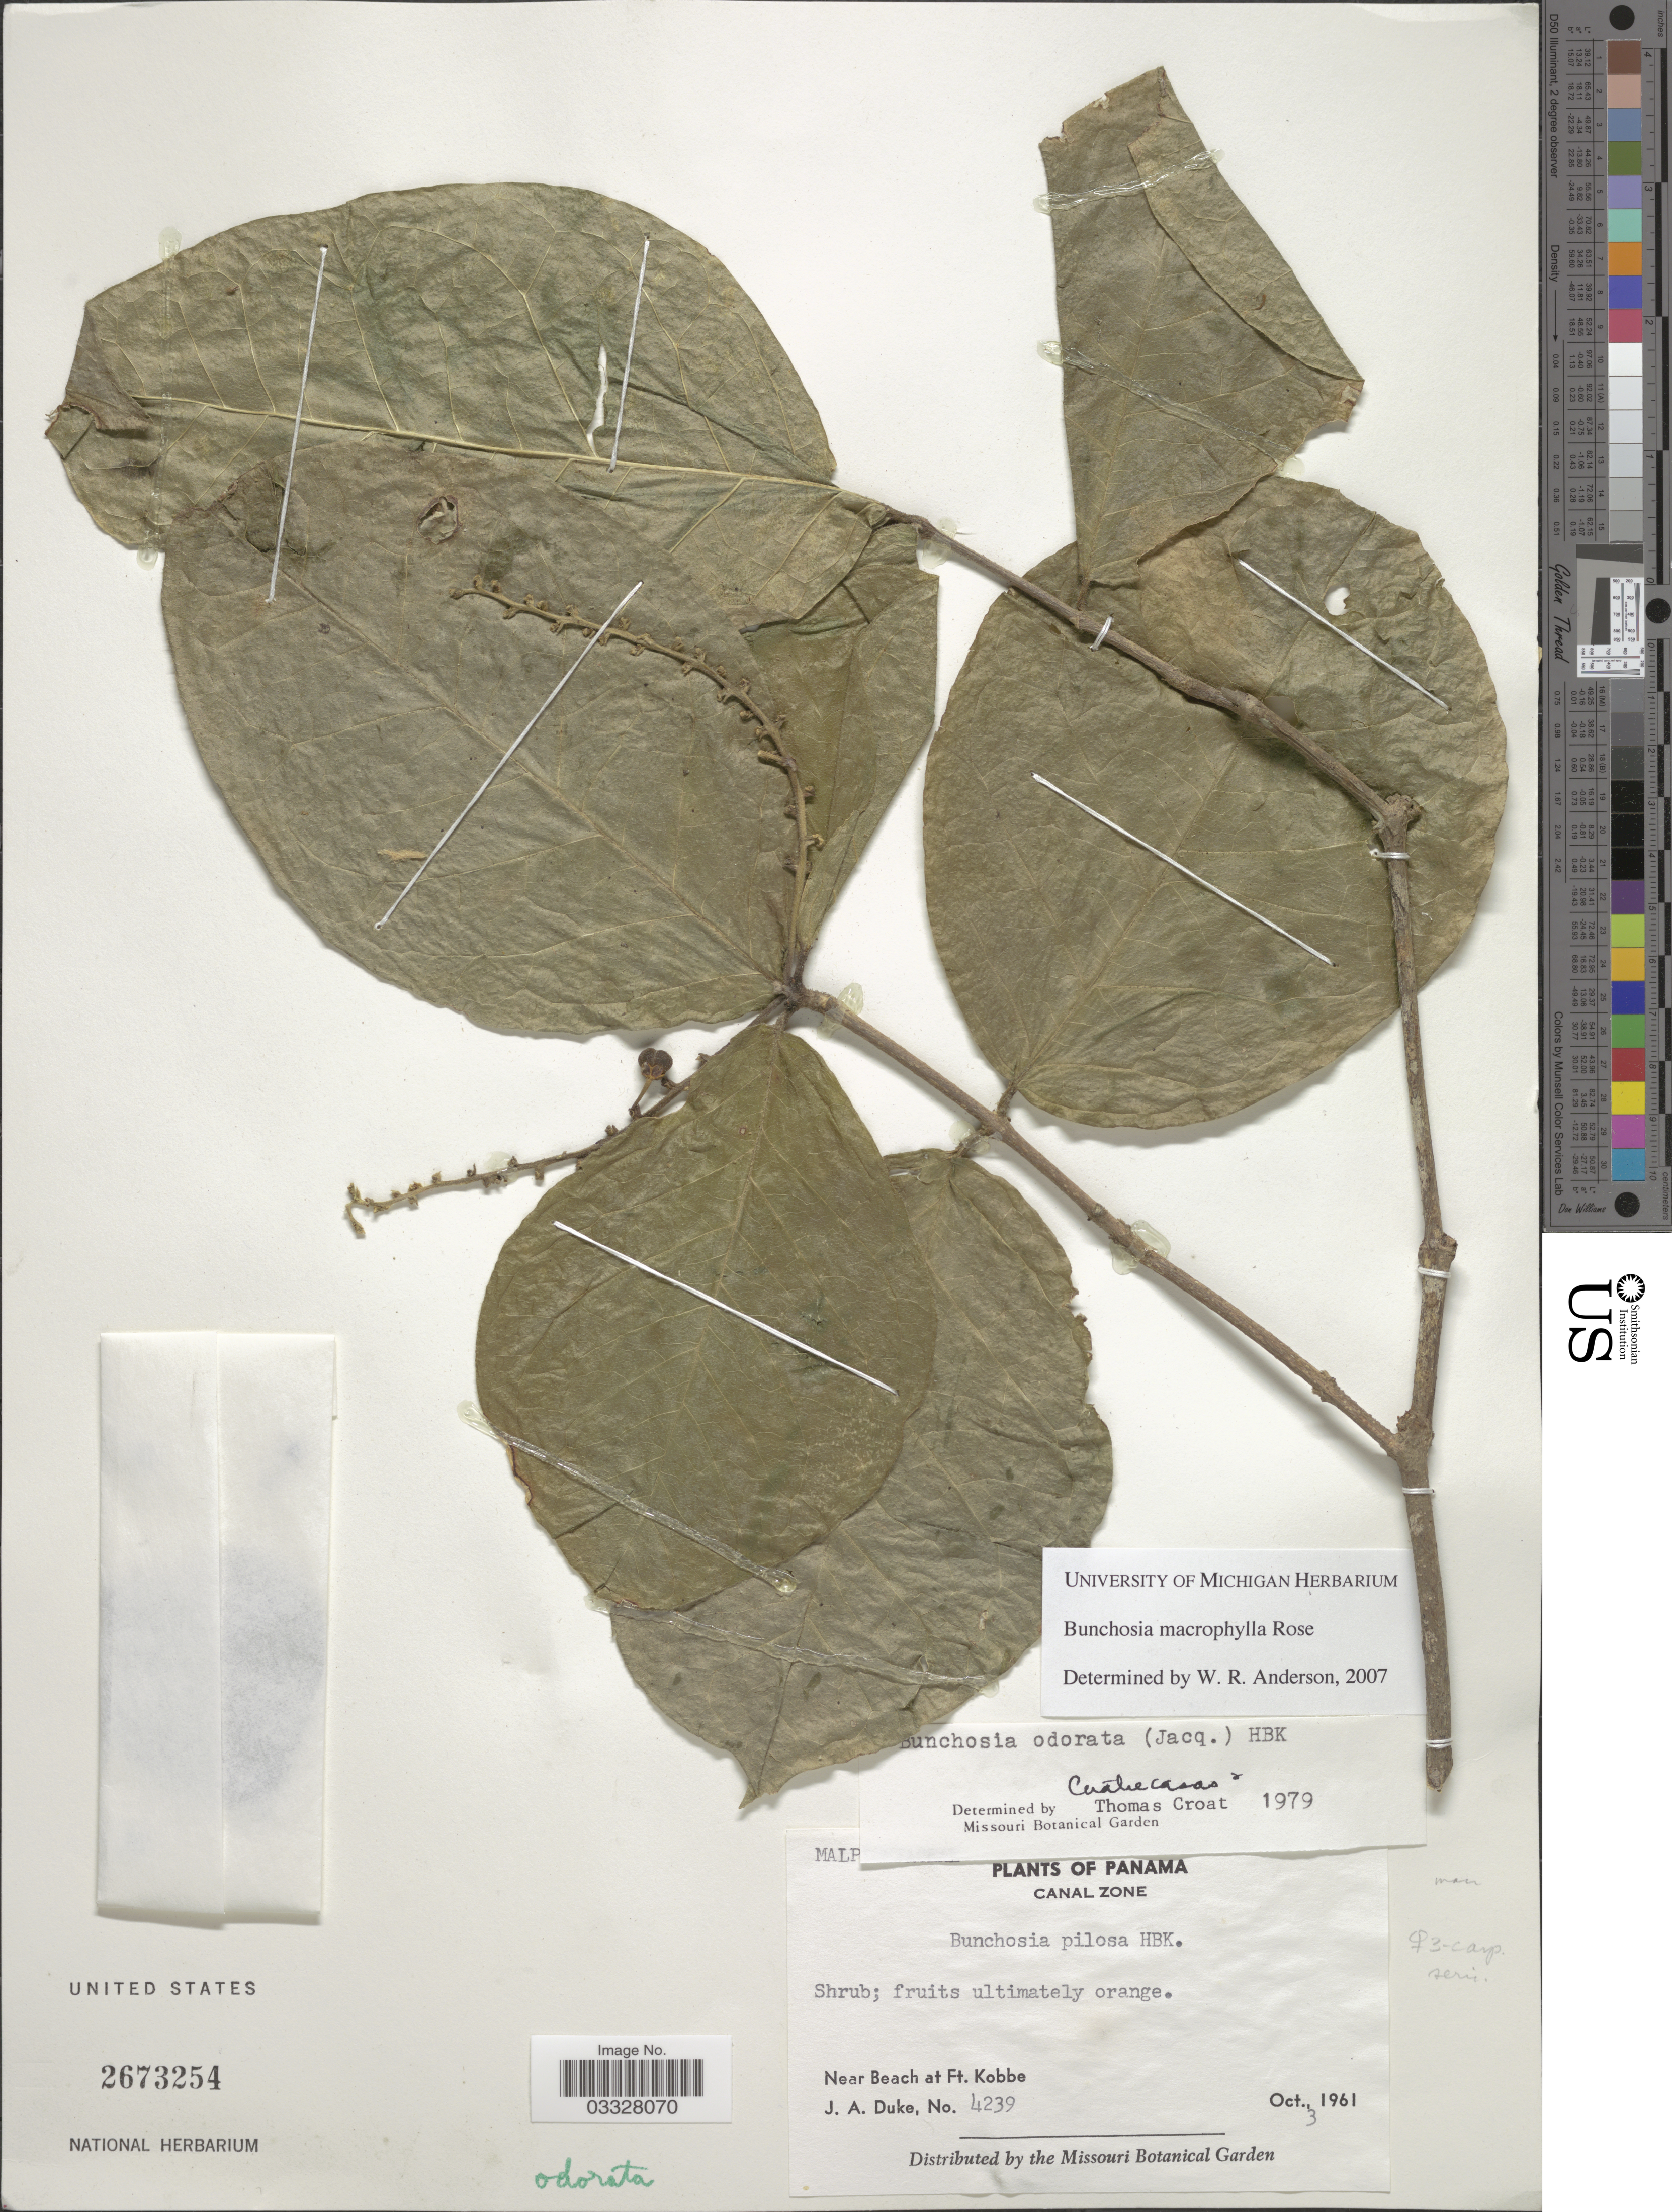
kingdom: Plantae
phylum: Tracheophyta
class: Magnoliopsida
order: Malpighiales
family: Malpighiaceae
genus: Bunchosia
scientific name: Bunchosia macrophylla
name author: Rose ex Donn. Sm. in Pittier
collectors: J. A. Duke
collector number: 4239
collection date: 1961-10-03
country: Panama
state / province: Colón / Panamá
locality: Canal Zone. Near Beach at Ft. Kobbe.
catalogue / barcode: US 2673254